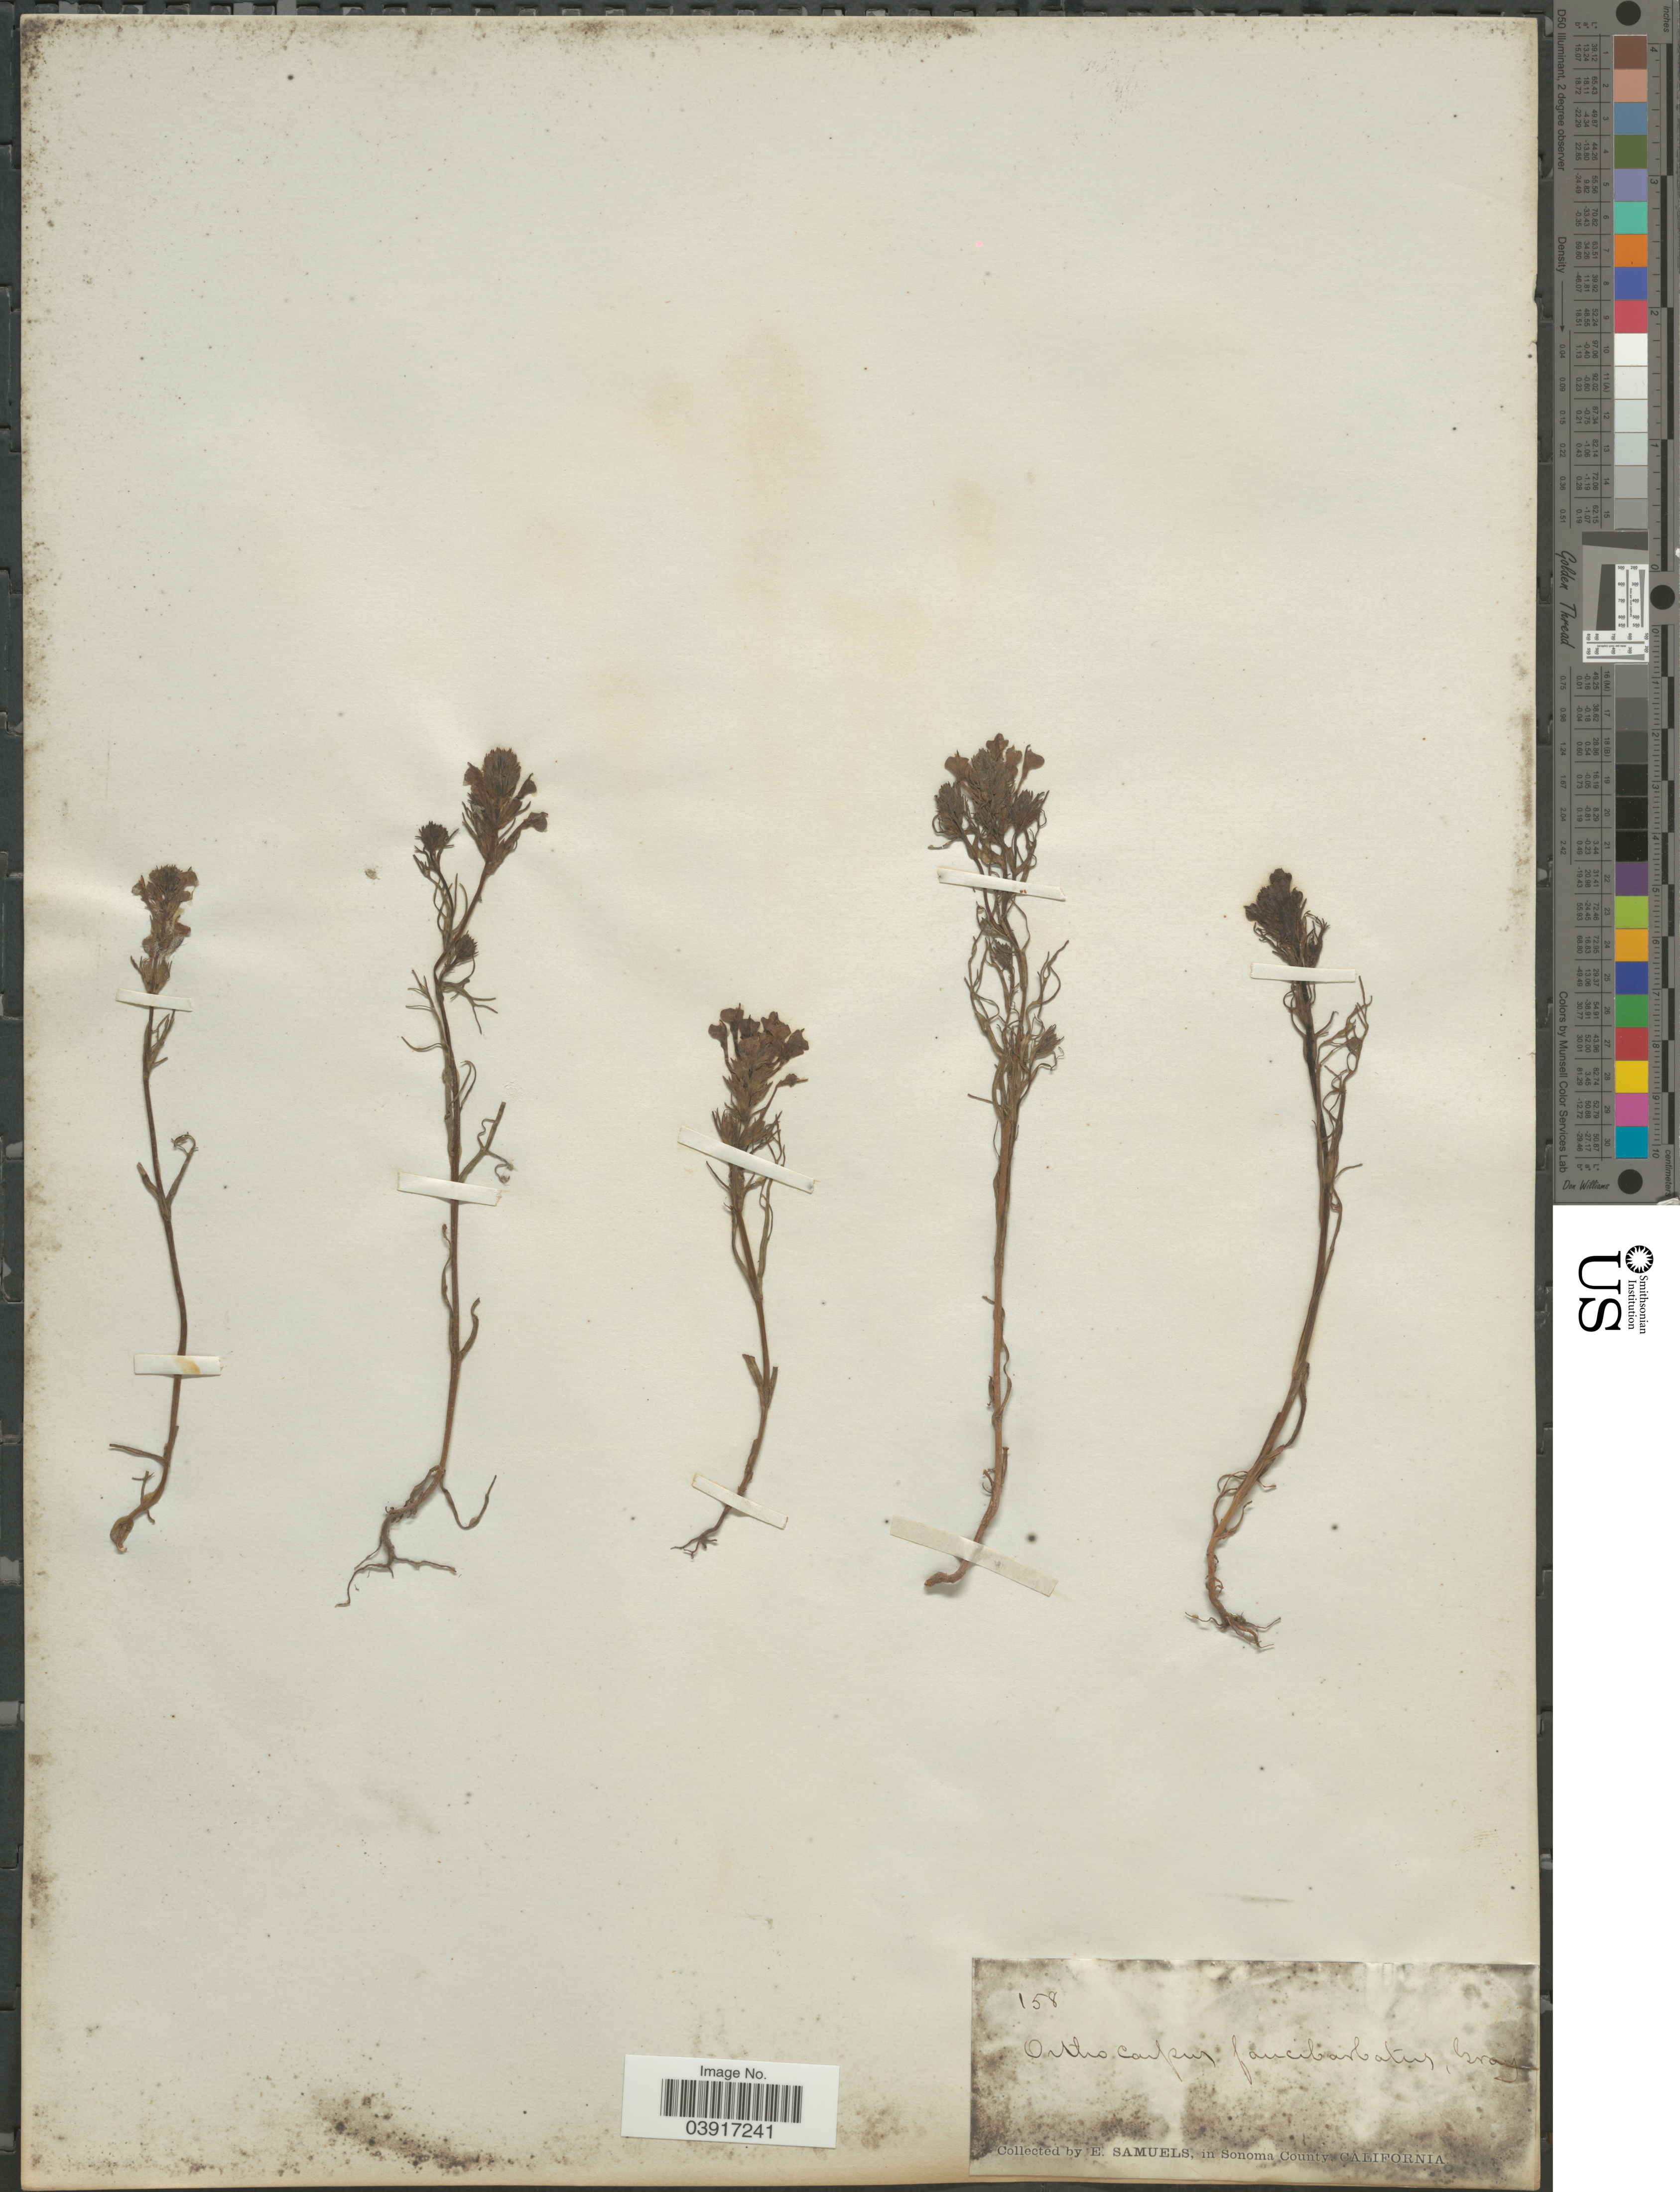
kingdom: Plantae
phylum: Tracheophyta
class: Magnoliopsida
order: Lamiales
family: Orobanchaceae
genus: Orthocarpus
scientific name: Orthocarpus faucibarbatus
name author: A. Gray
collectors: E. Samuels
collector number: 158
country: United States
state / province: California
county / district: Sonoma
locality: Sonoma County.